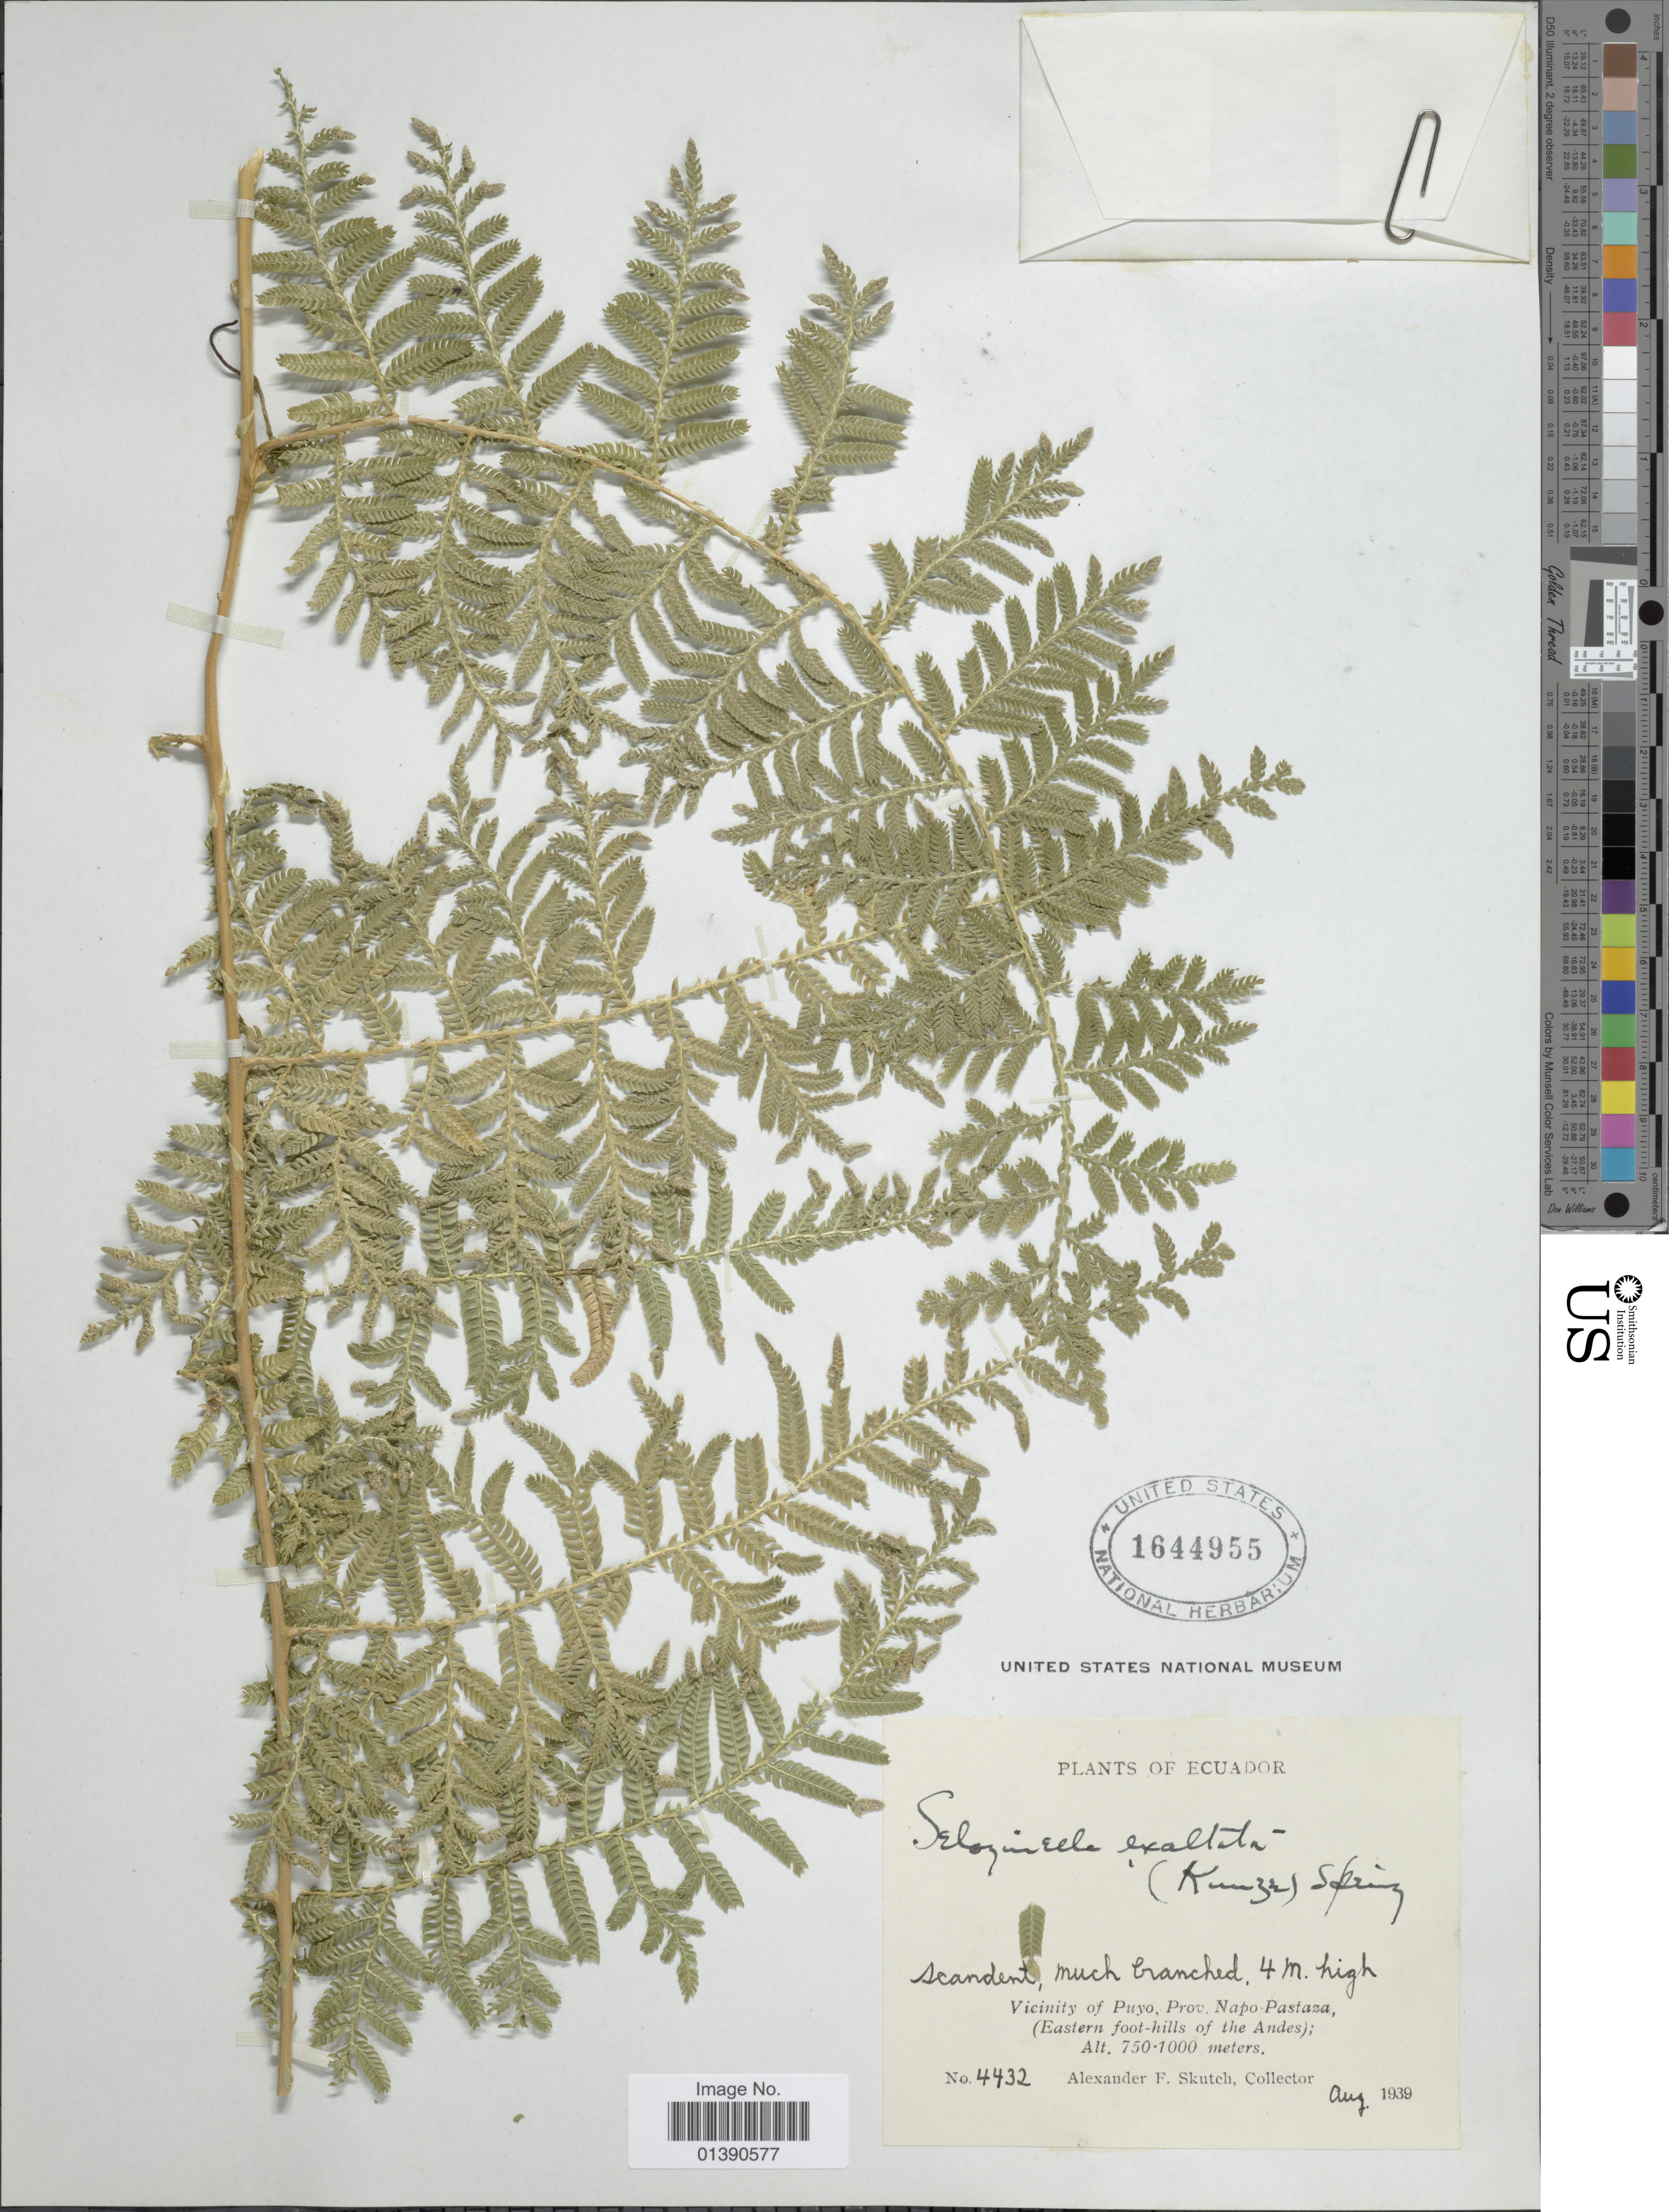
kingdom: Plantae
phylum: Tracheophyta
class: Lycopodiopsida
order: Selaginellales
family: Selaginellaceae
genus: Selaginella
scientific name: Selaginella exaltata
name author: (Kunze) Spring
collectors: A. F. Skutch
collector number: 4432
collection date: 1939-08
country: Ecuador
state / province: Napo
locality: Vicinity of Puyo, prov. Napo-Pastaza, (Eastern foot-hills of the Andes)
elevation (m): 750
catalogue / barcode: US 1644955